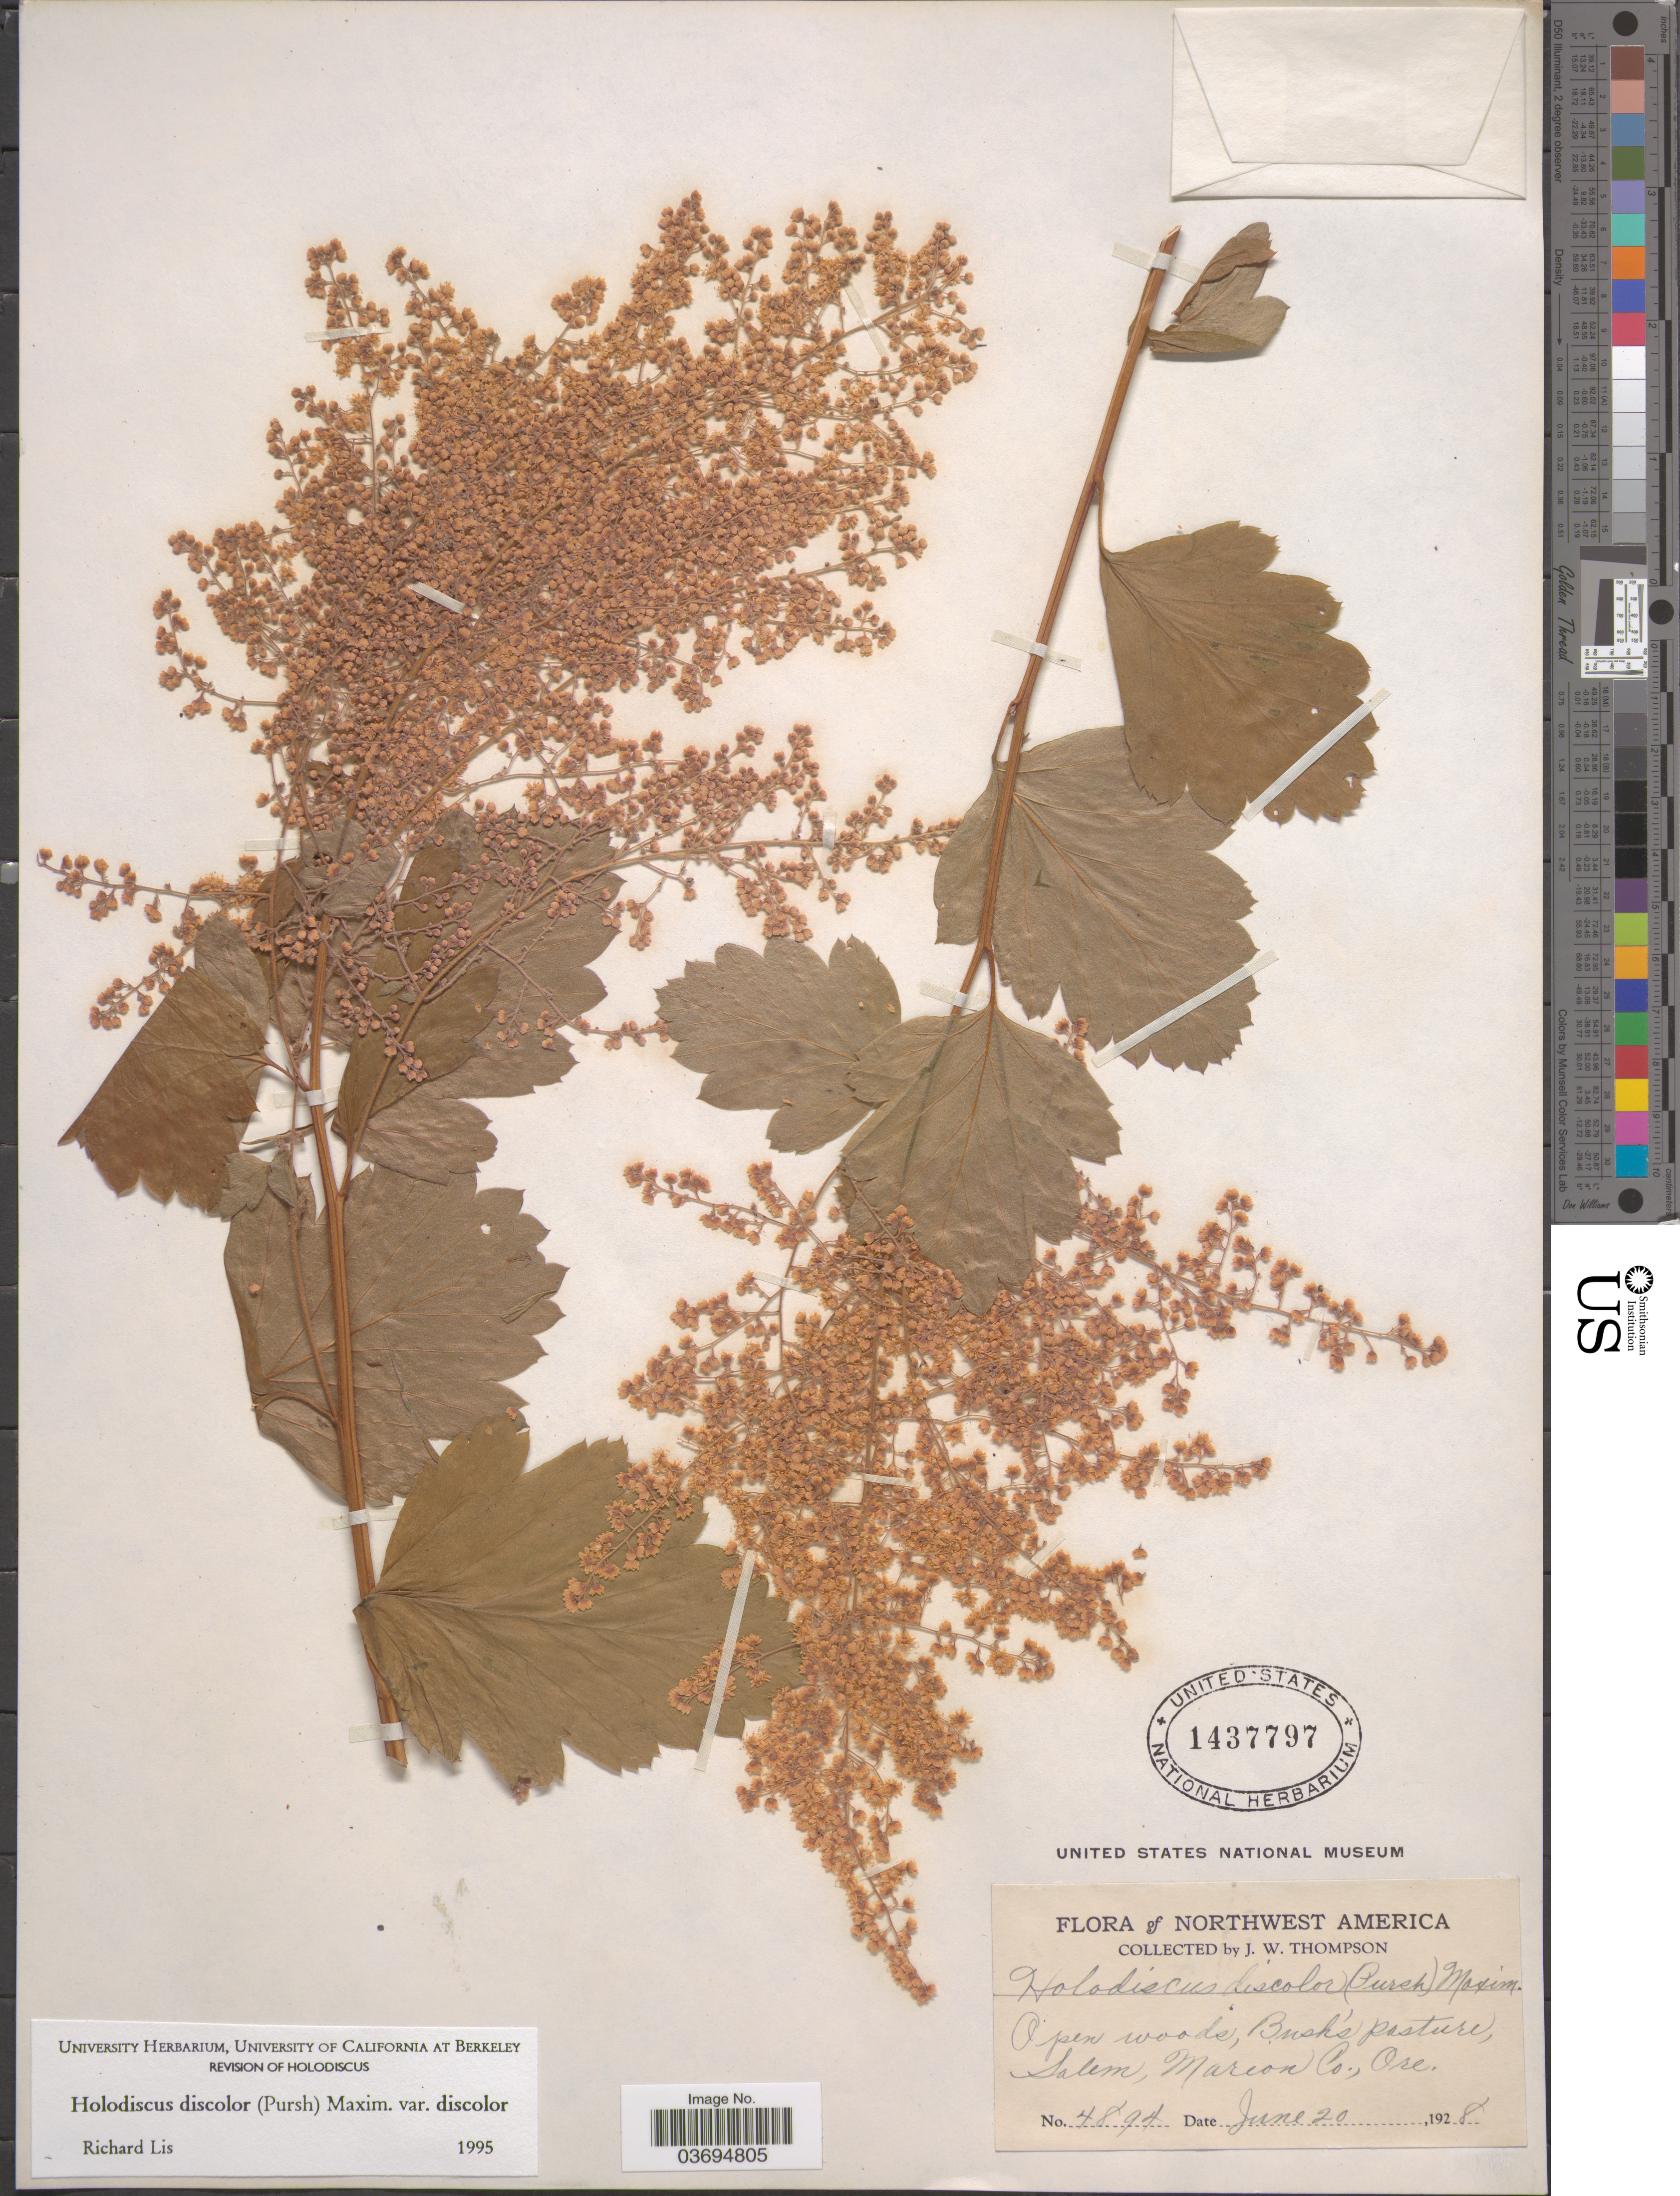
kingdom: Plantae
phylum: Tracheophyta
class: Magnoliopsida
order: Rosales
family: Rosaceae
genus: Holodiscus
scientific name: Holodiscus discolor var. discolor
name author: (Pursh) Maxim.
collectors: J. Thompson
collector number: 4894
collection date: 1928-06-20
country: United States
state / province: Oregon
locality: Northwest America. Open woods, Bush's pasture, Salem, Marcon Co.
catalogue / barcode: US 1437797